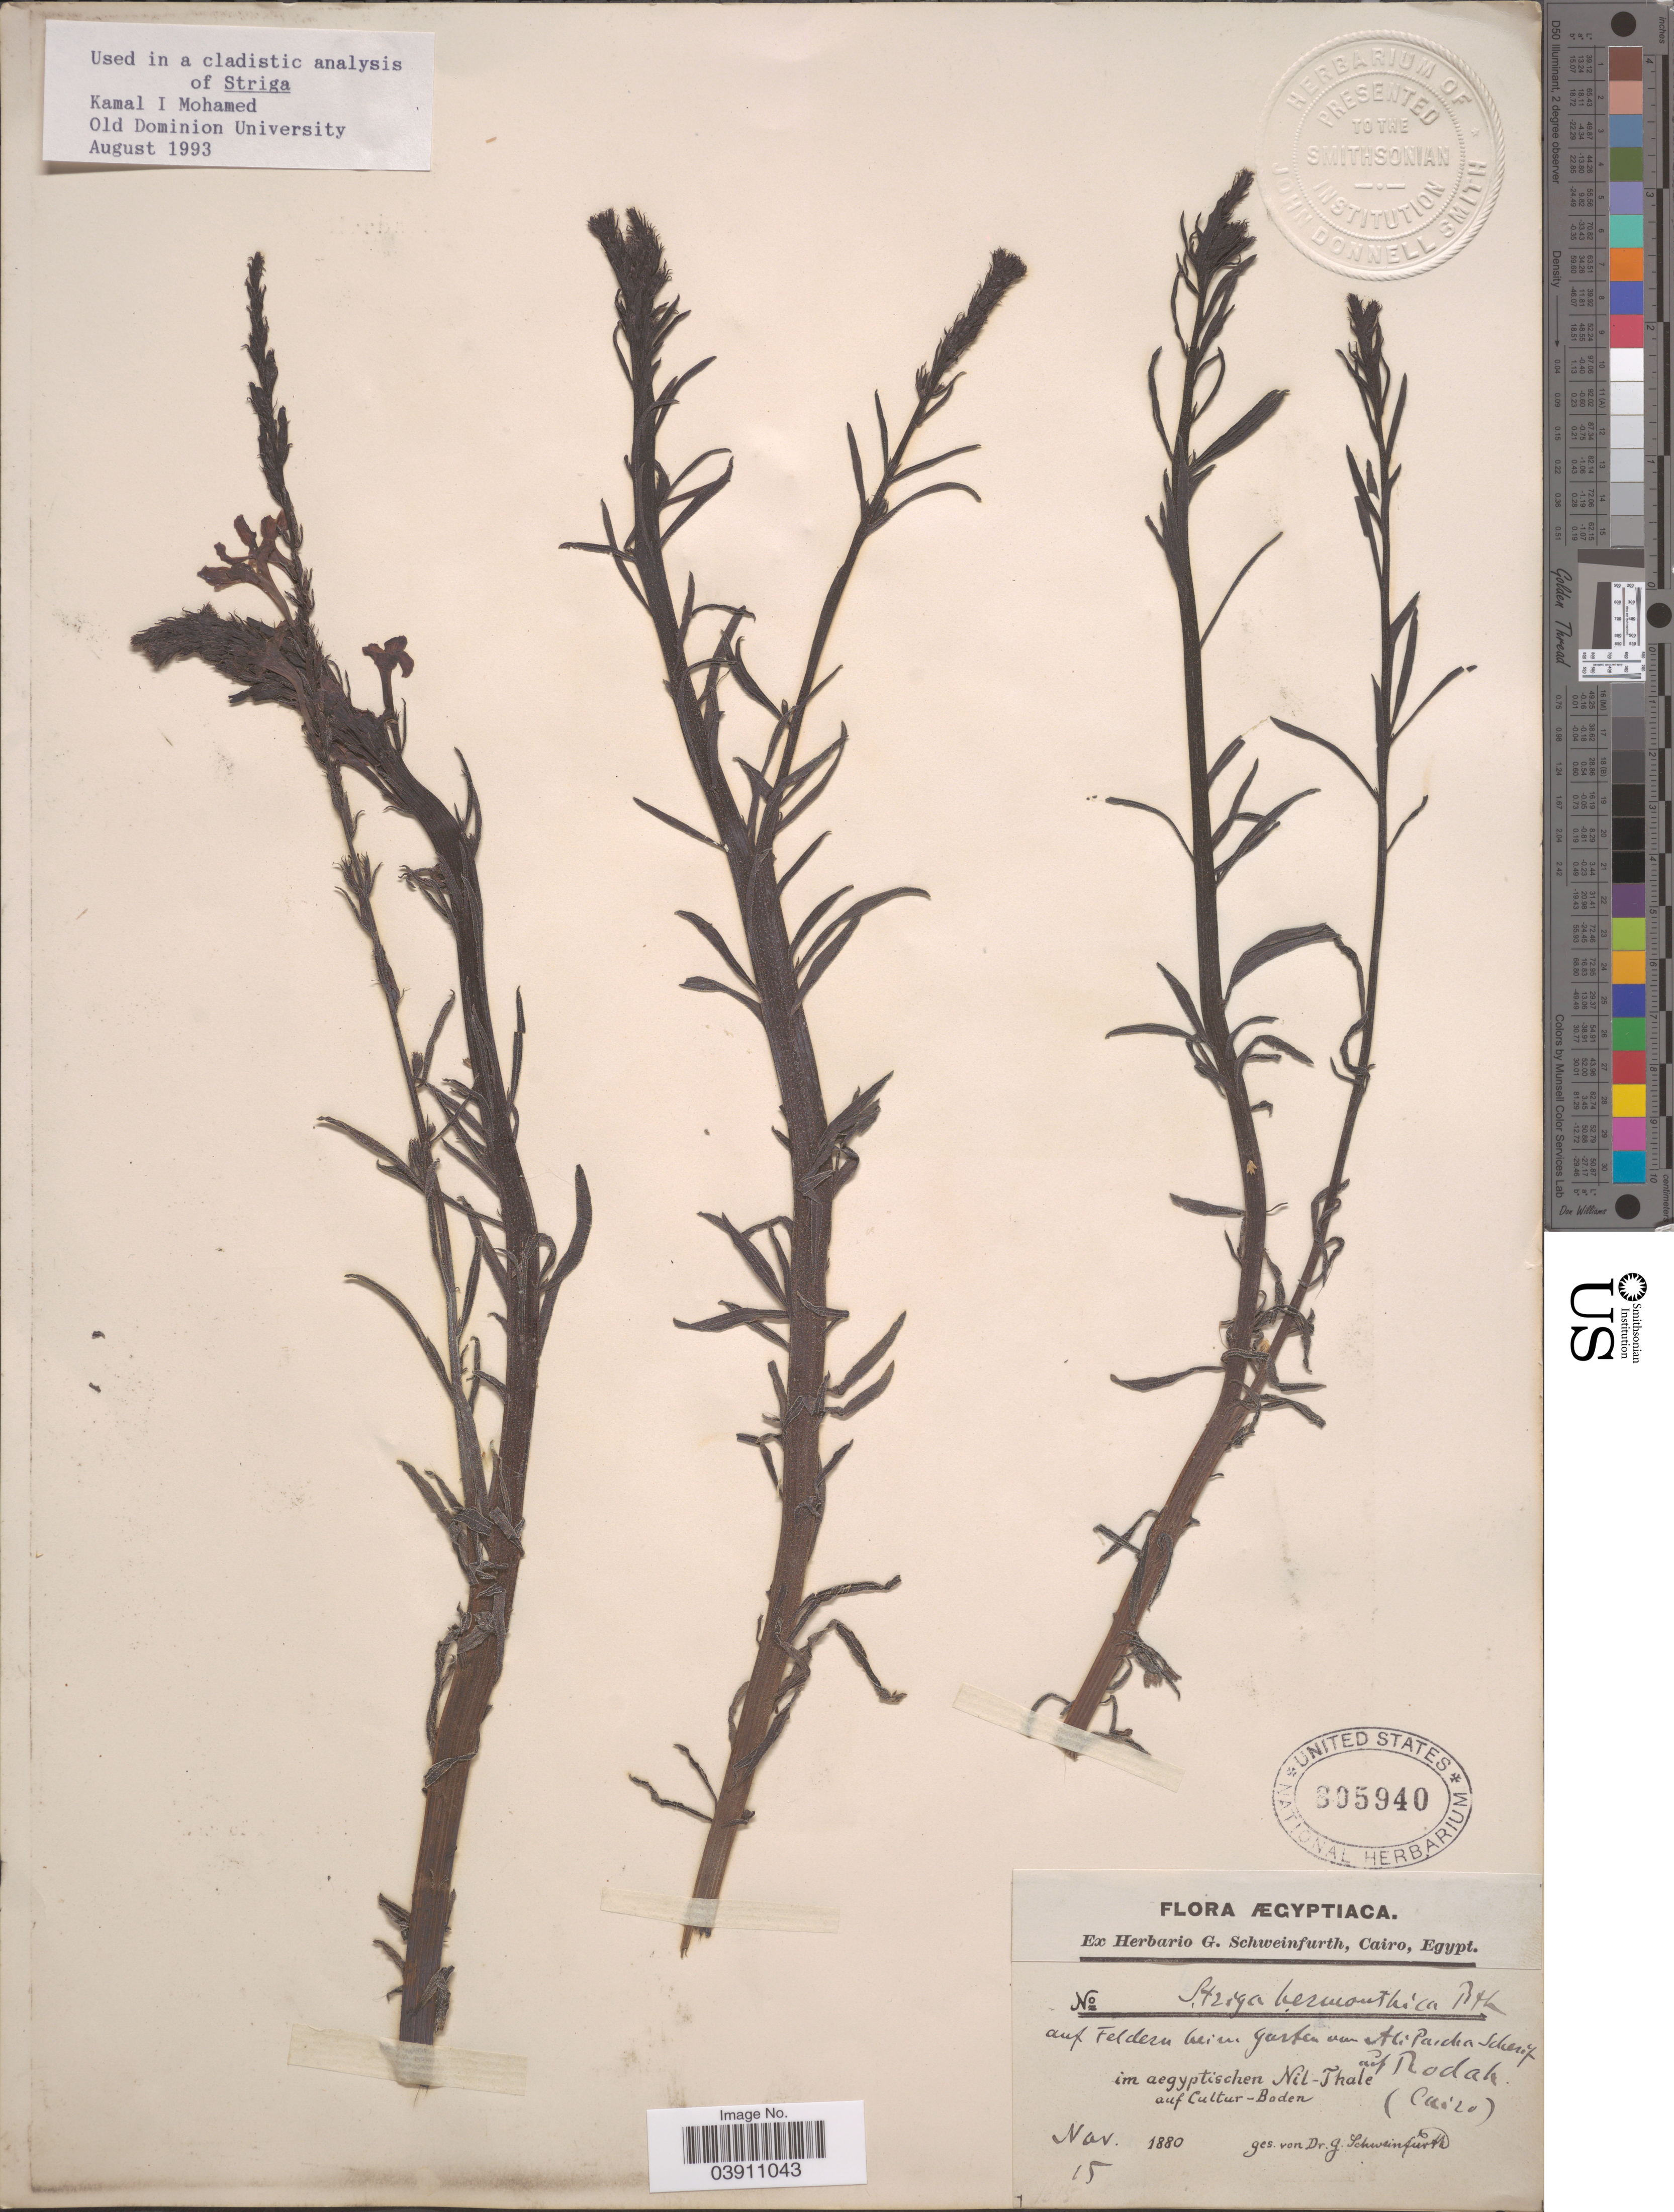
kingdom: Plantae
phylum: Tracheophyta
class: Magnoliopsida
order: Lamiales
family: Orobanchaceae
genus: Striga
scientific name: Striga hermonthica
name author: (Delile) Benth.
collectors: G. A. Schweinfurth (herbarium)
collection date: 1880-11-15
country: Egypt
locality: Im aegyptischen Nil-Thale auf Cultur-Baden. (Cairo).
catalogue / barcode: US 805940